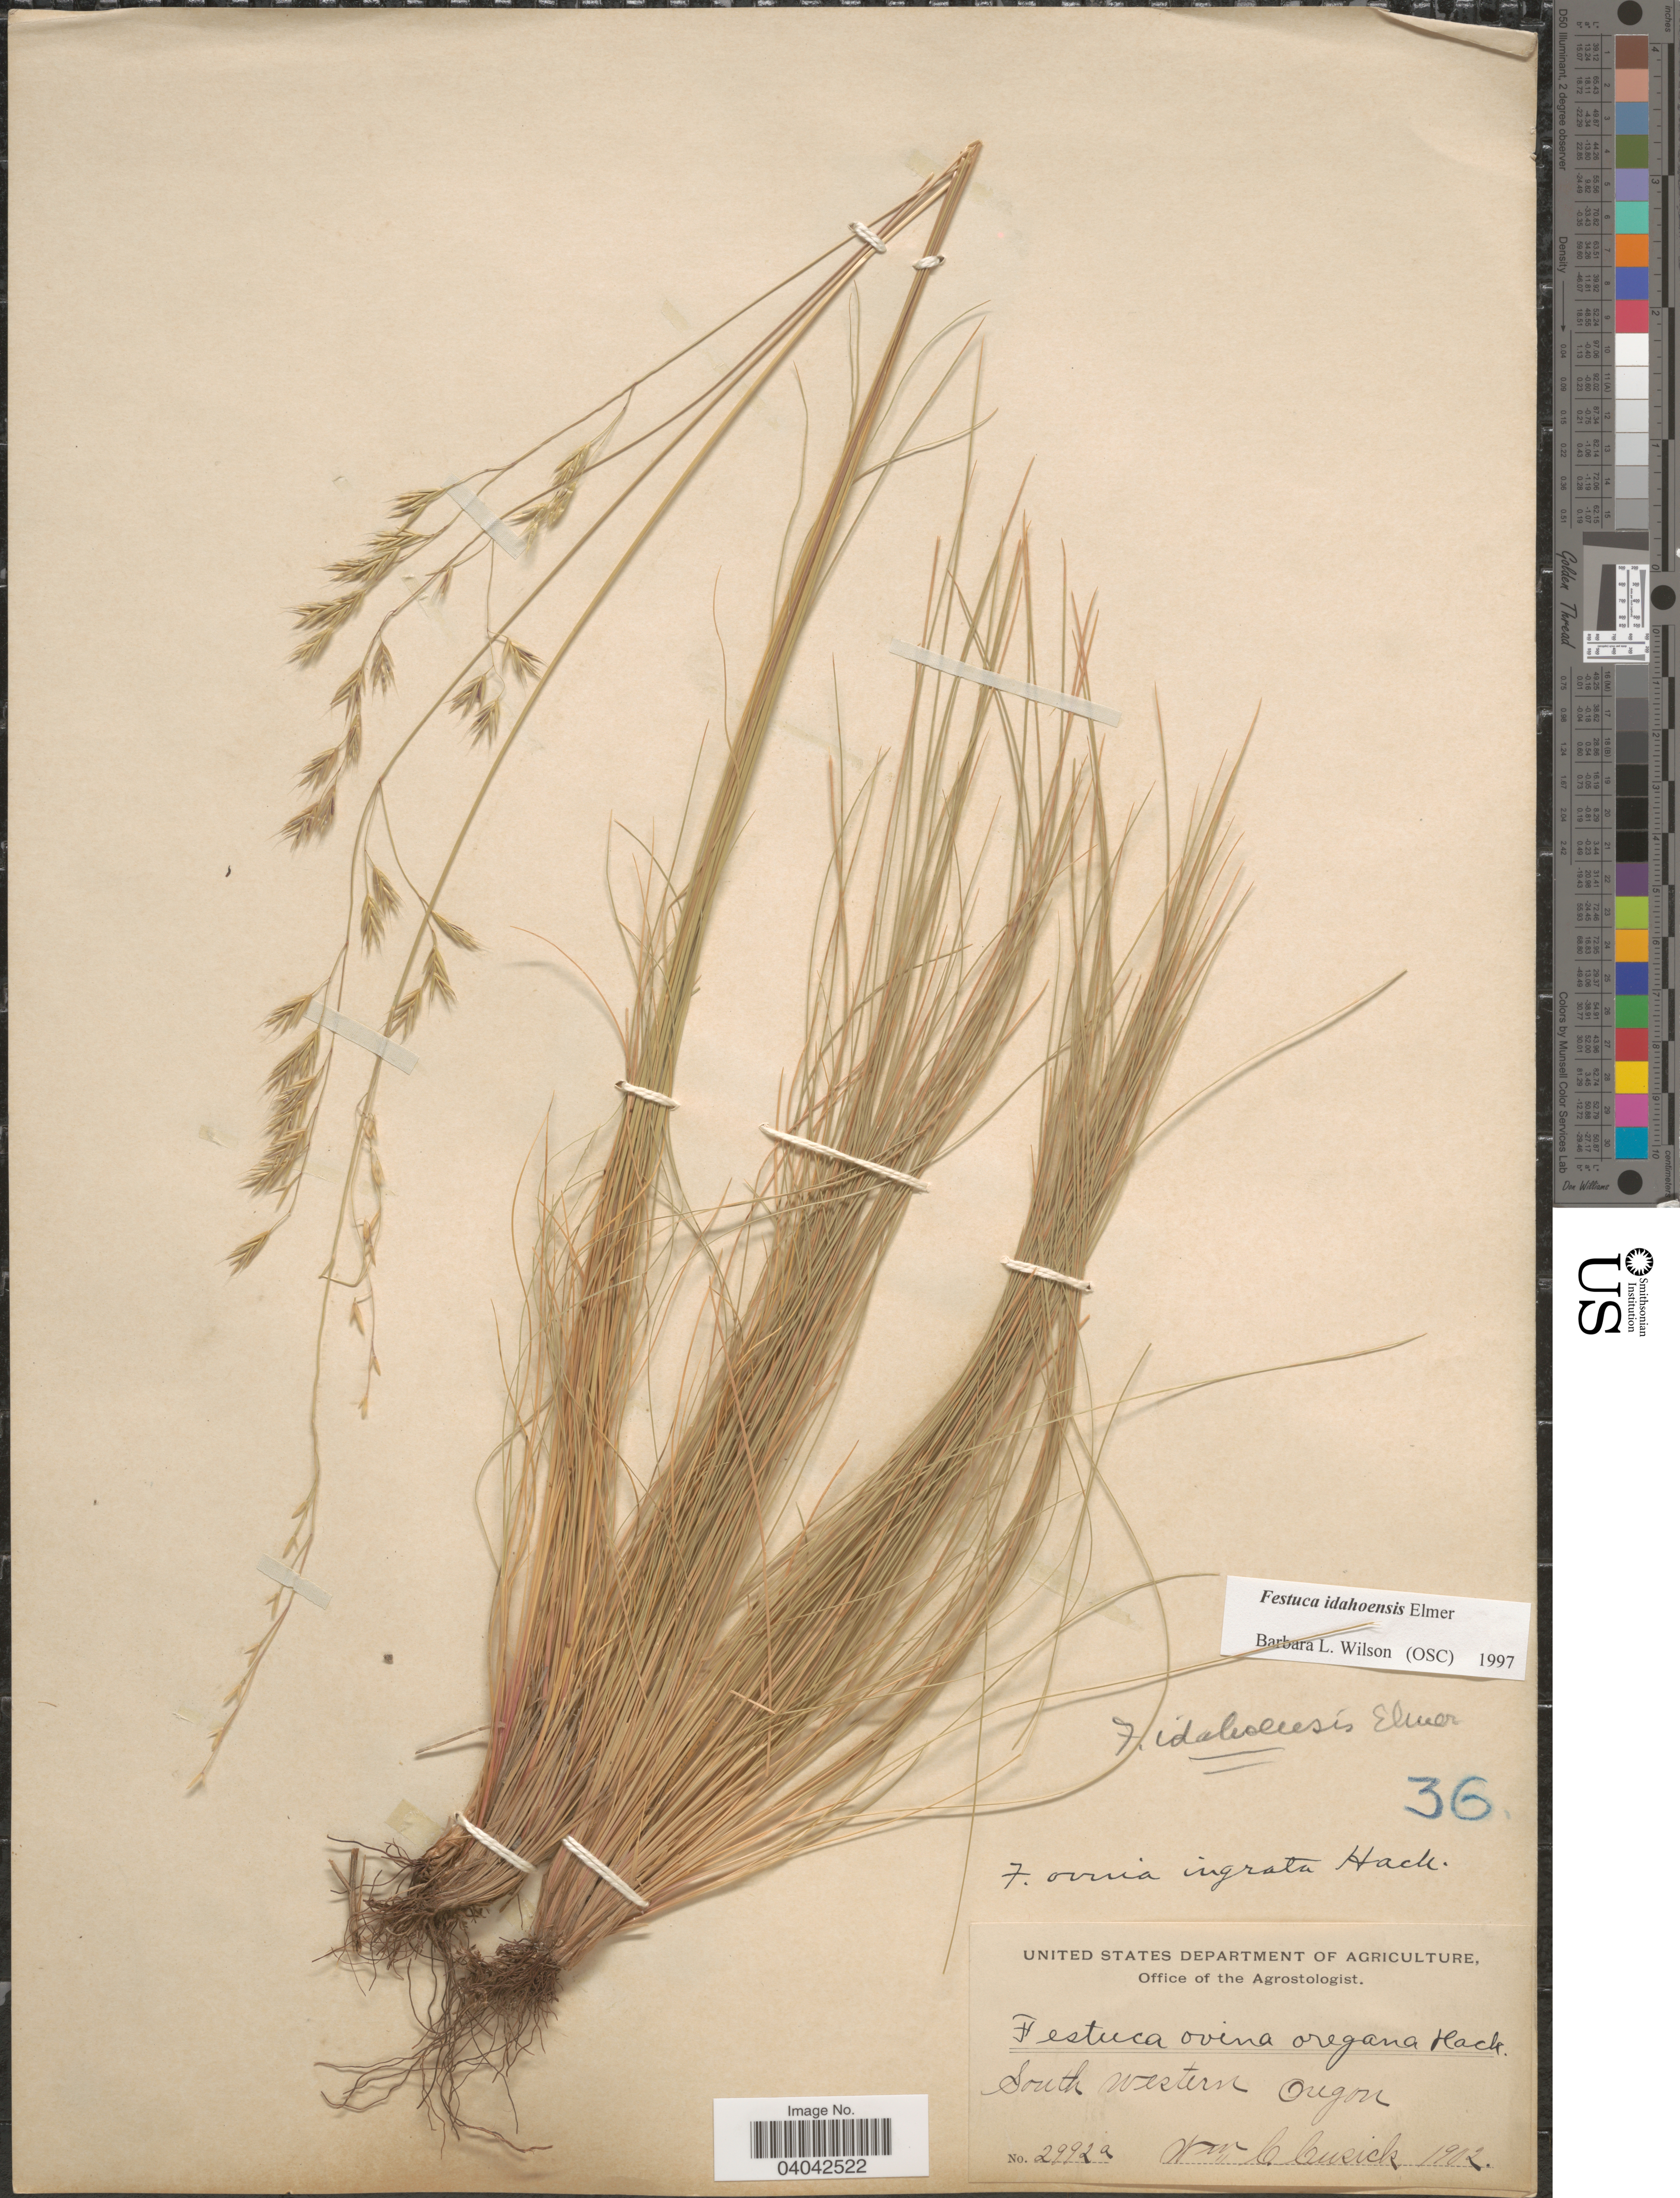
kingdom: Plantae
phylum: Tracheophyta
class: Liliopsida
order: Poales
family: Poaceae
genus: Festuca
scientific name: Festuca idahoensis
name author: Elmer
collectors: W. C. Cusick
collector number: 2992a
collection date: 1902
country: United States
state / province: Oregon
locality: South Western Oregon.